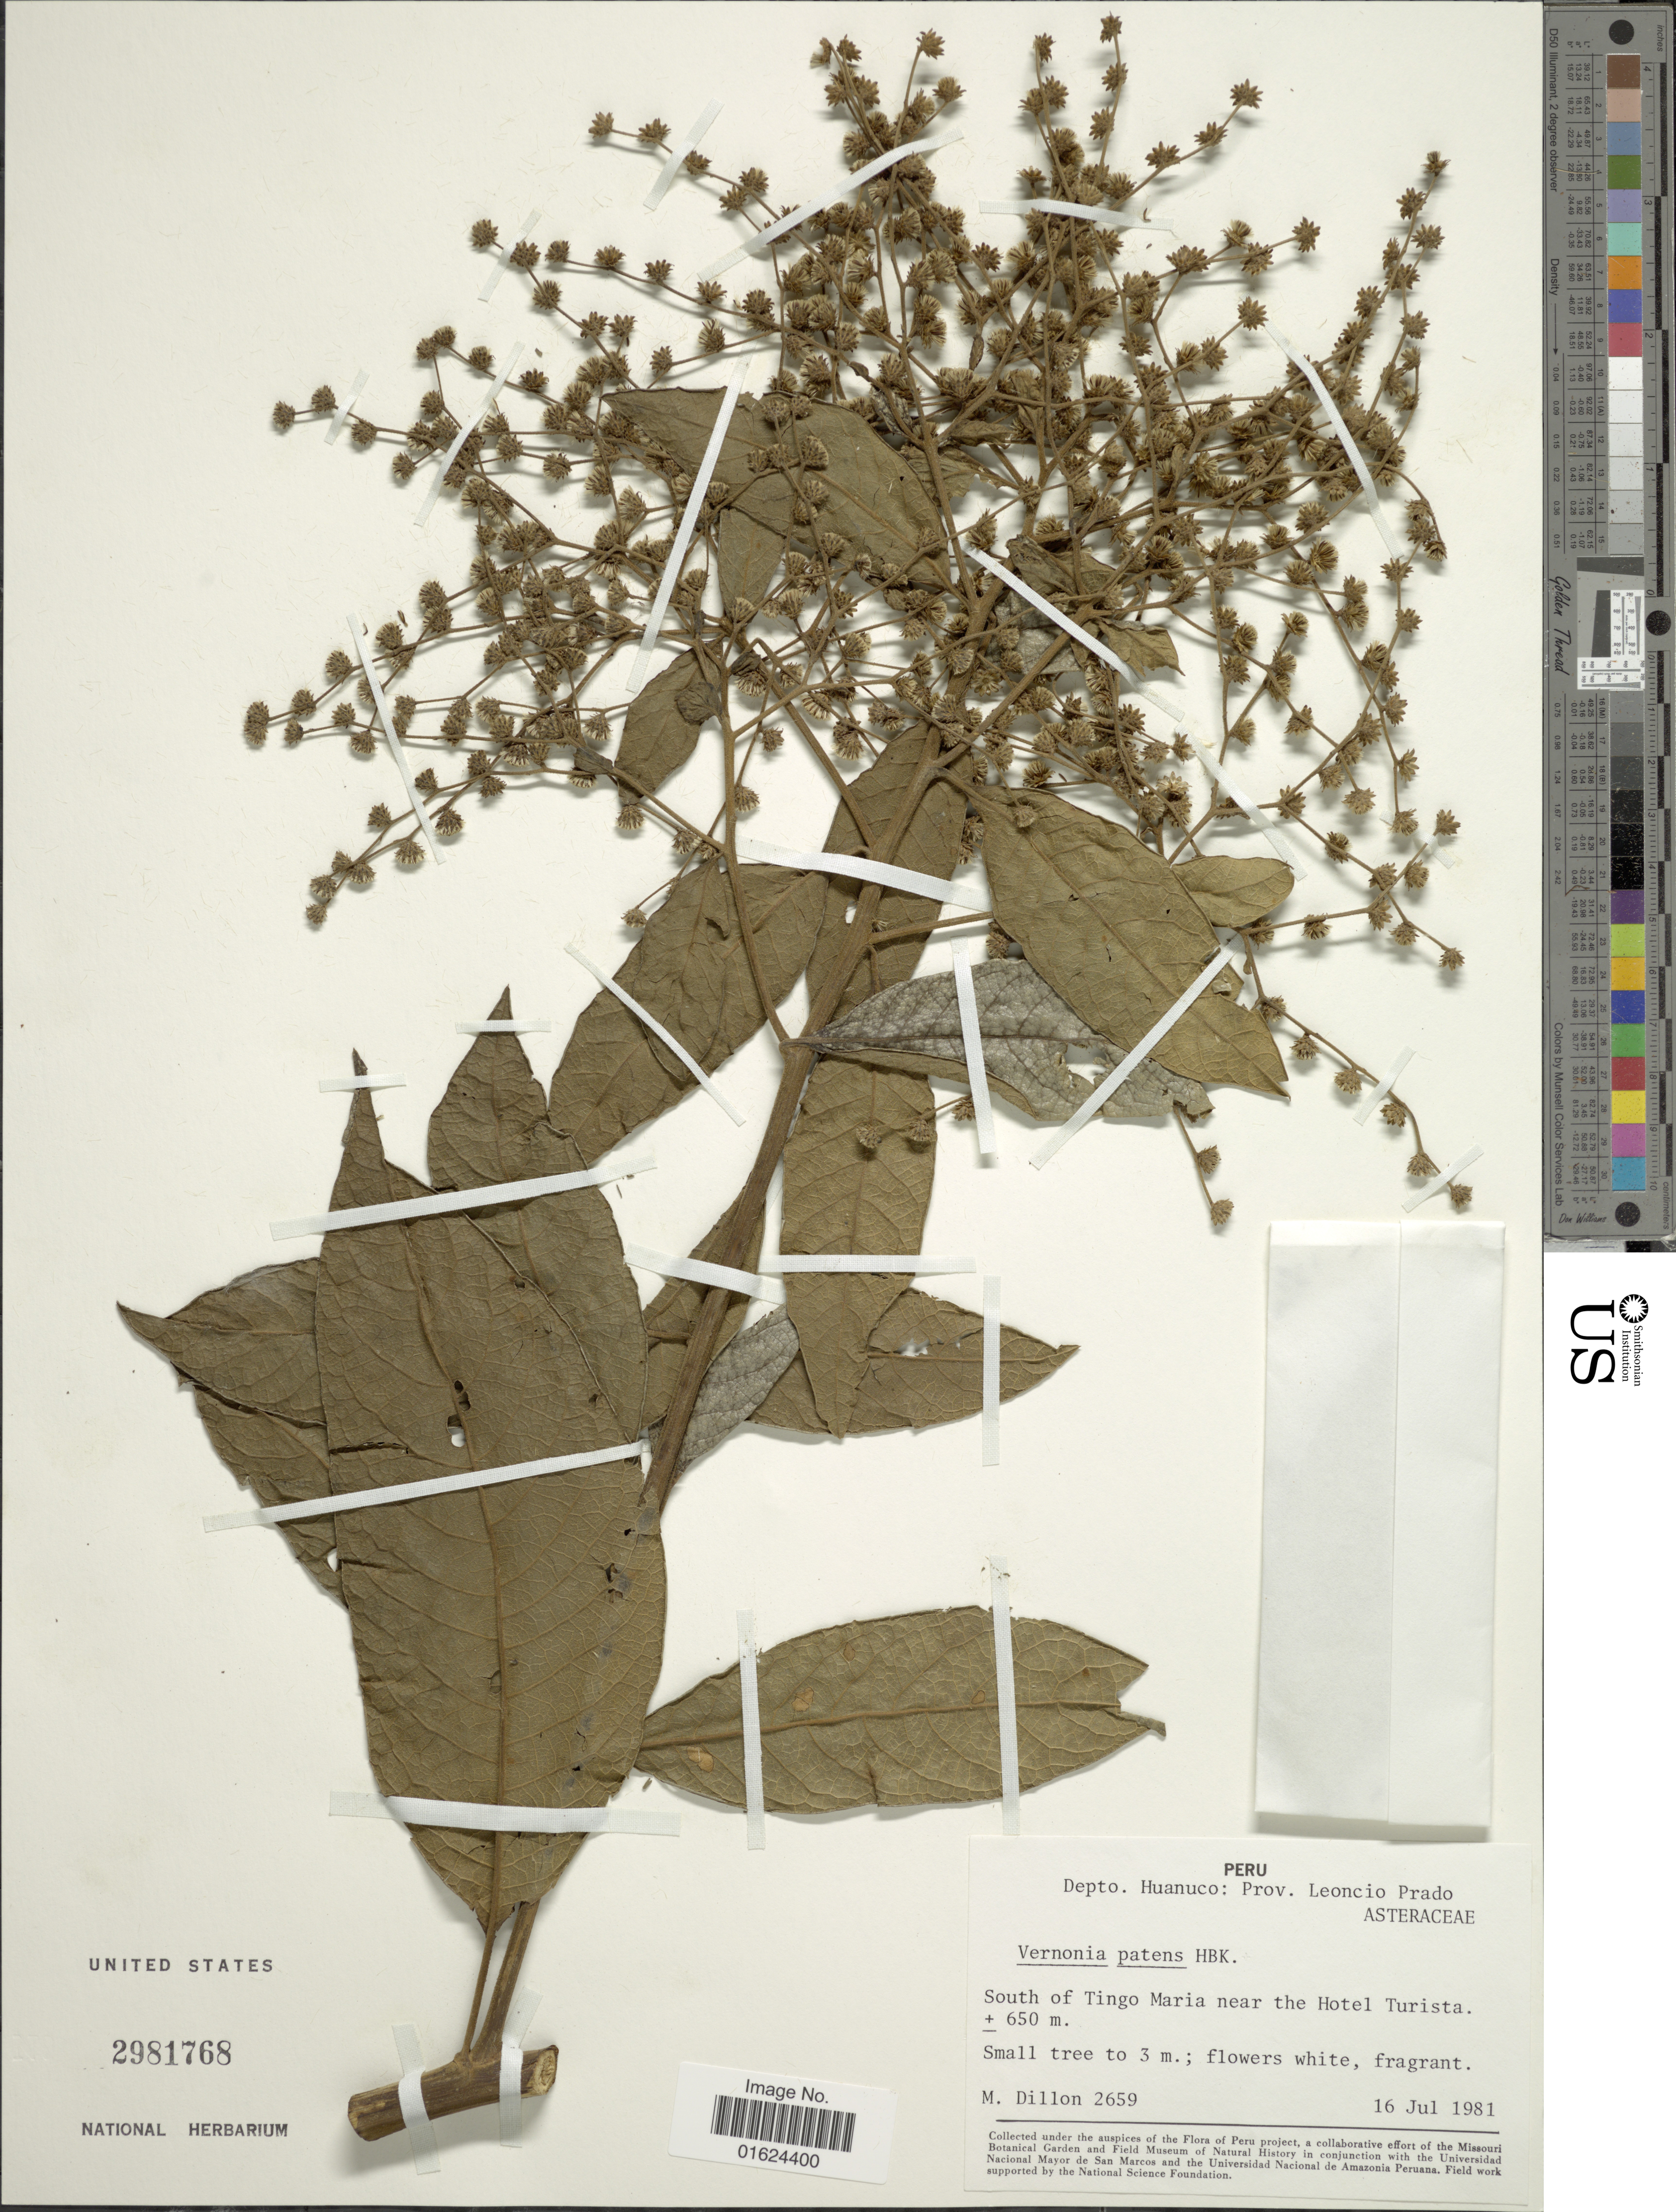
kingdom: Plantae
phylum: Tracheophyta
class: Magnoliopsida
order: Asterales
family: Asteraceae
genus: Vernonanthura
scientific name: Vernonanthura patens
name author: (Kunth) H. Rob.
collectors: M. O. Dillon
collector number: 2659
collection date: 1981-07-16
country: Peru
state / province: Huánuco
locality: Peru, Depto. Huanuco: Prov. Leoncio Prado, South of Tingo Maria near the Hotel Turista.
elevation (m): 650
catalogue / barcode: US 2981768